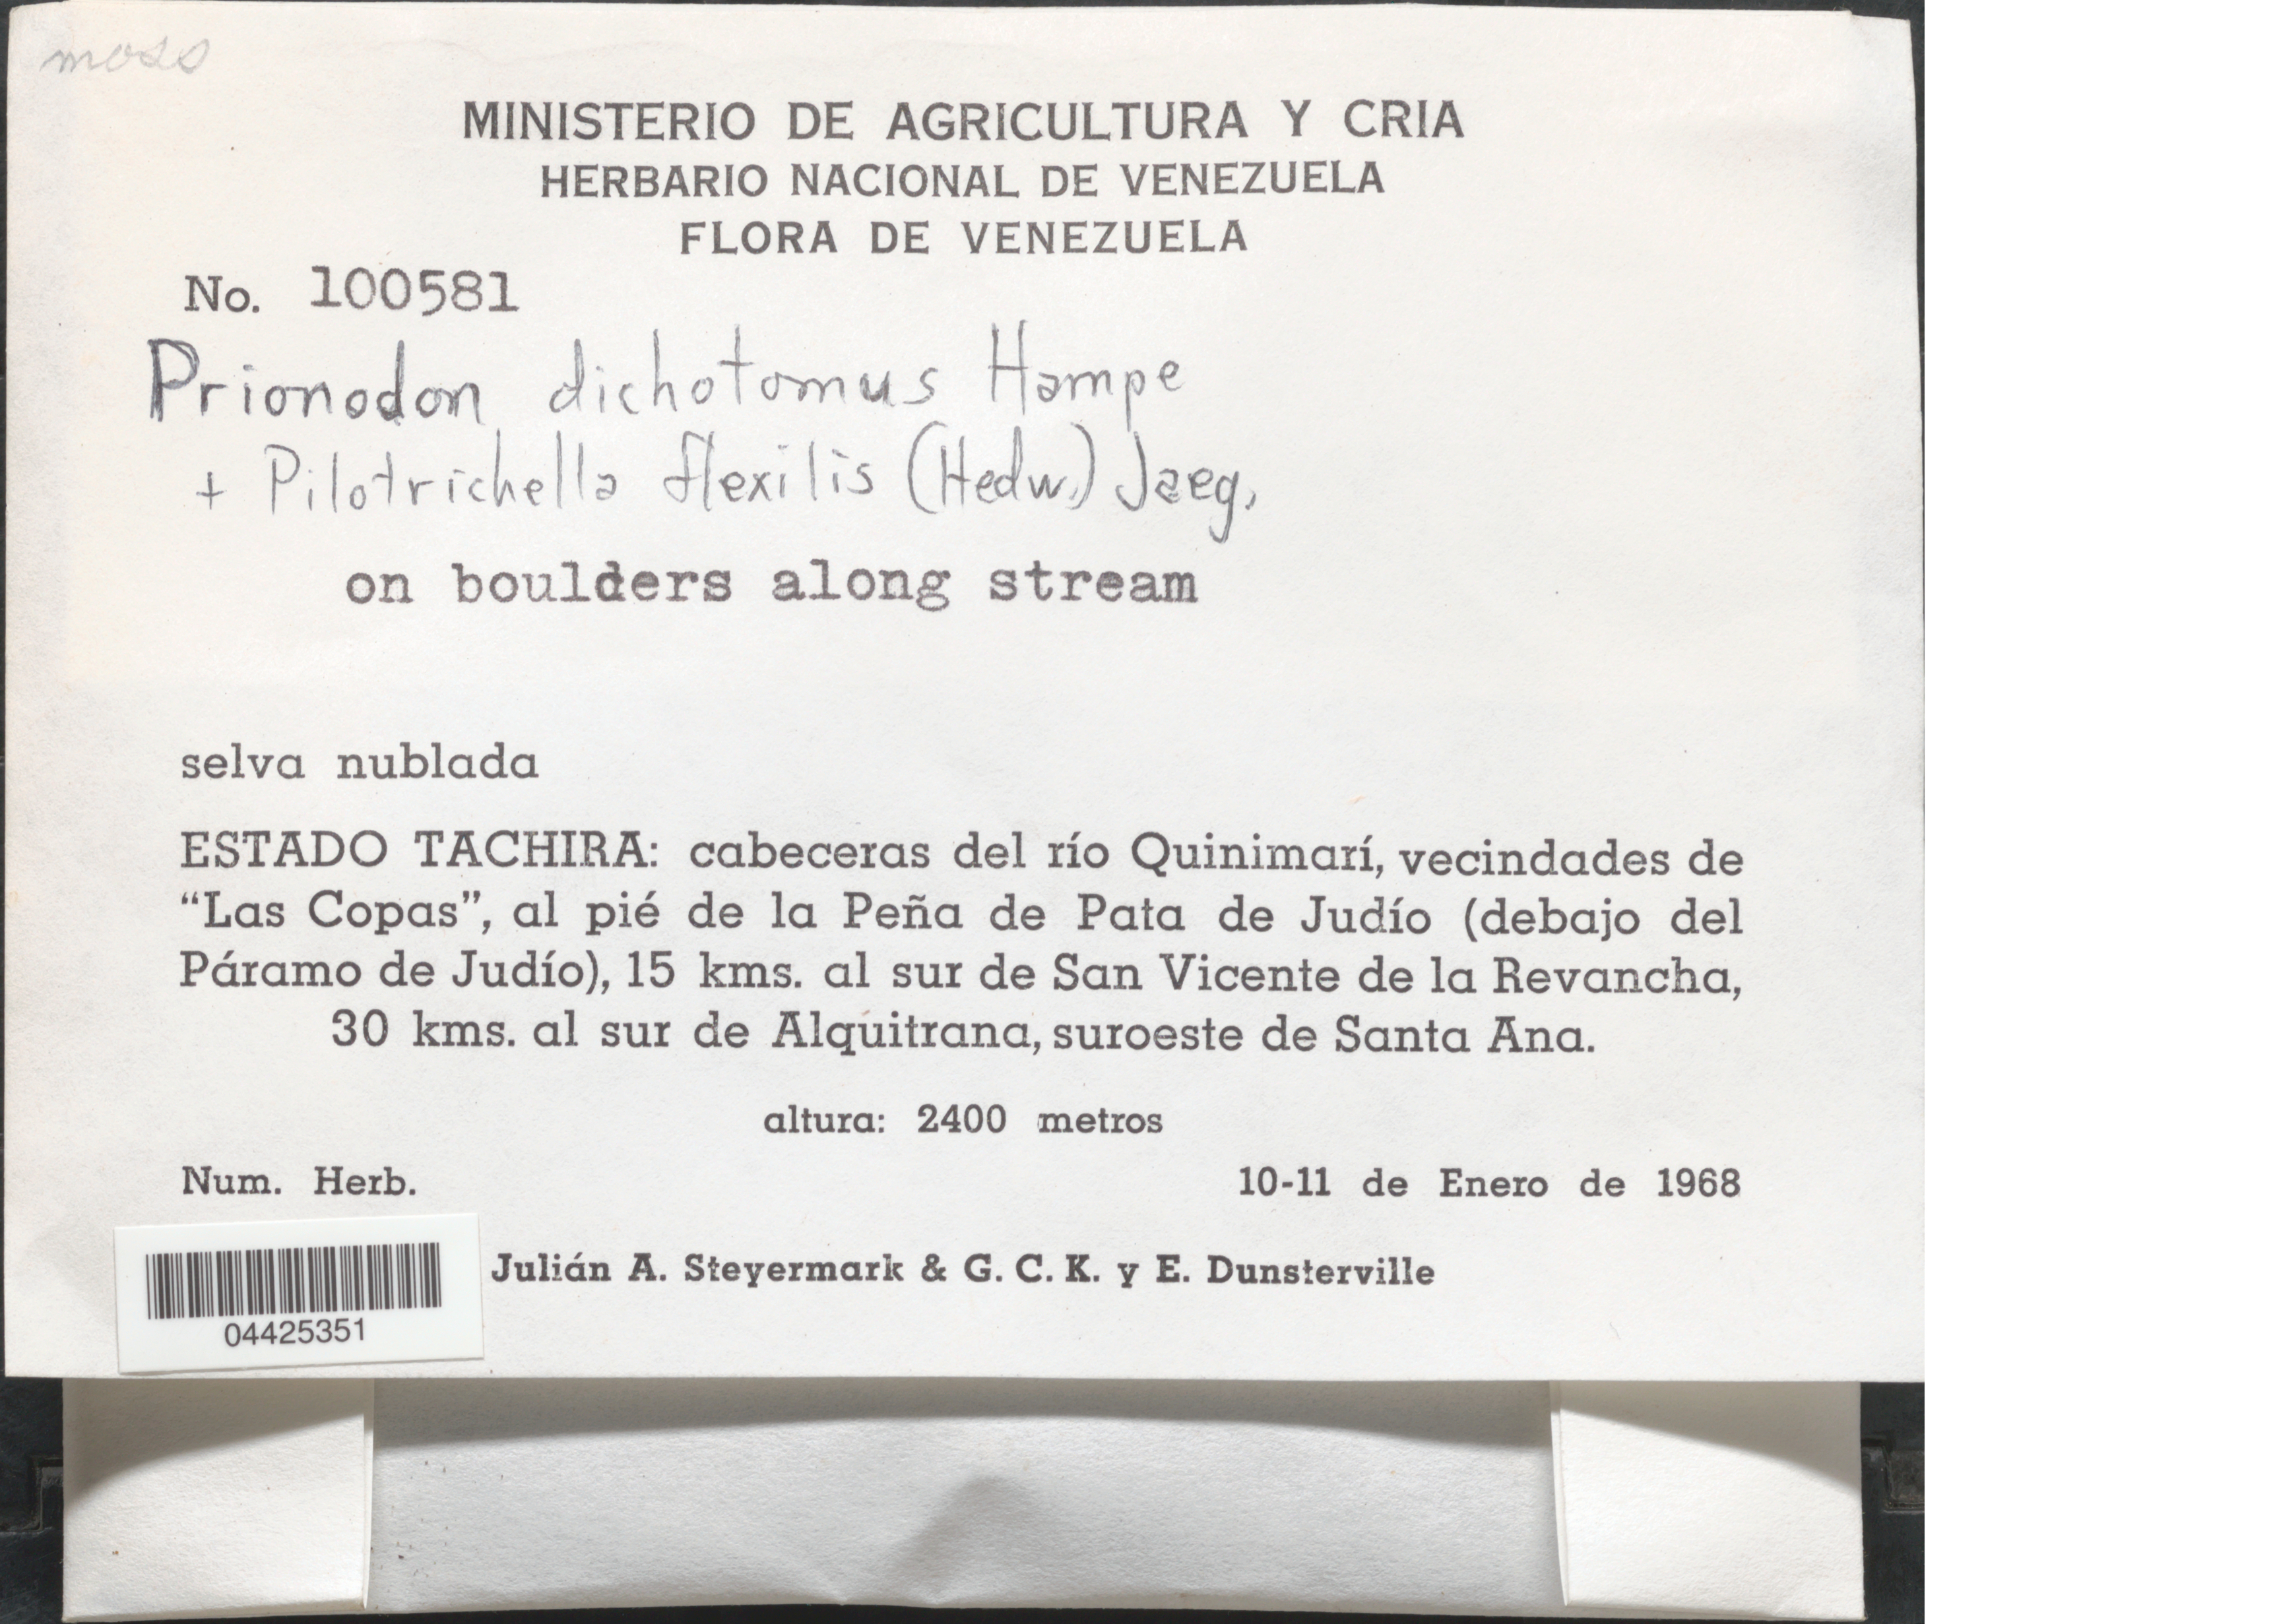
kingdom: Plantae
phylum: Bryophyta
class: Bryopsida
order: Hypnales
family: Prionodontaceae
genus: Prionodon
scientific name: Prionodon luteovirens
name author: (T. Taylor) Mitt.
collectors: J. Steyermark, G. C. K. Dunsterville & E. Dunsterville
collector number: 100581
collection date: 1968-01-10/1968-01-11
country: Venezuela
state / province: Tachira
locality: Cabeceras del río Quinimarí, vecindades de "Las Copas", al pié de la Peña de Pata de Judío (debajo del Páramo de Judío), 15 kms. al sur de San Vicente de la Revancha, 30 kms. al sur de Alquitrana, suroeste de Santa Ana.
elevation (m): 2400